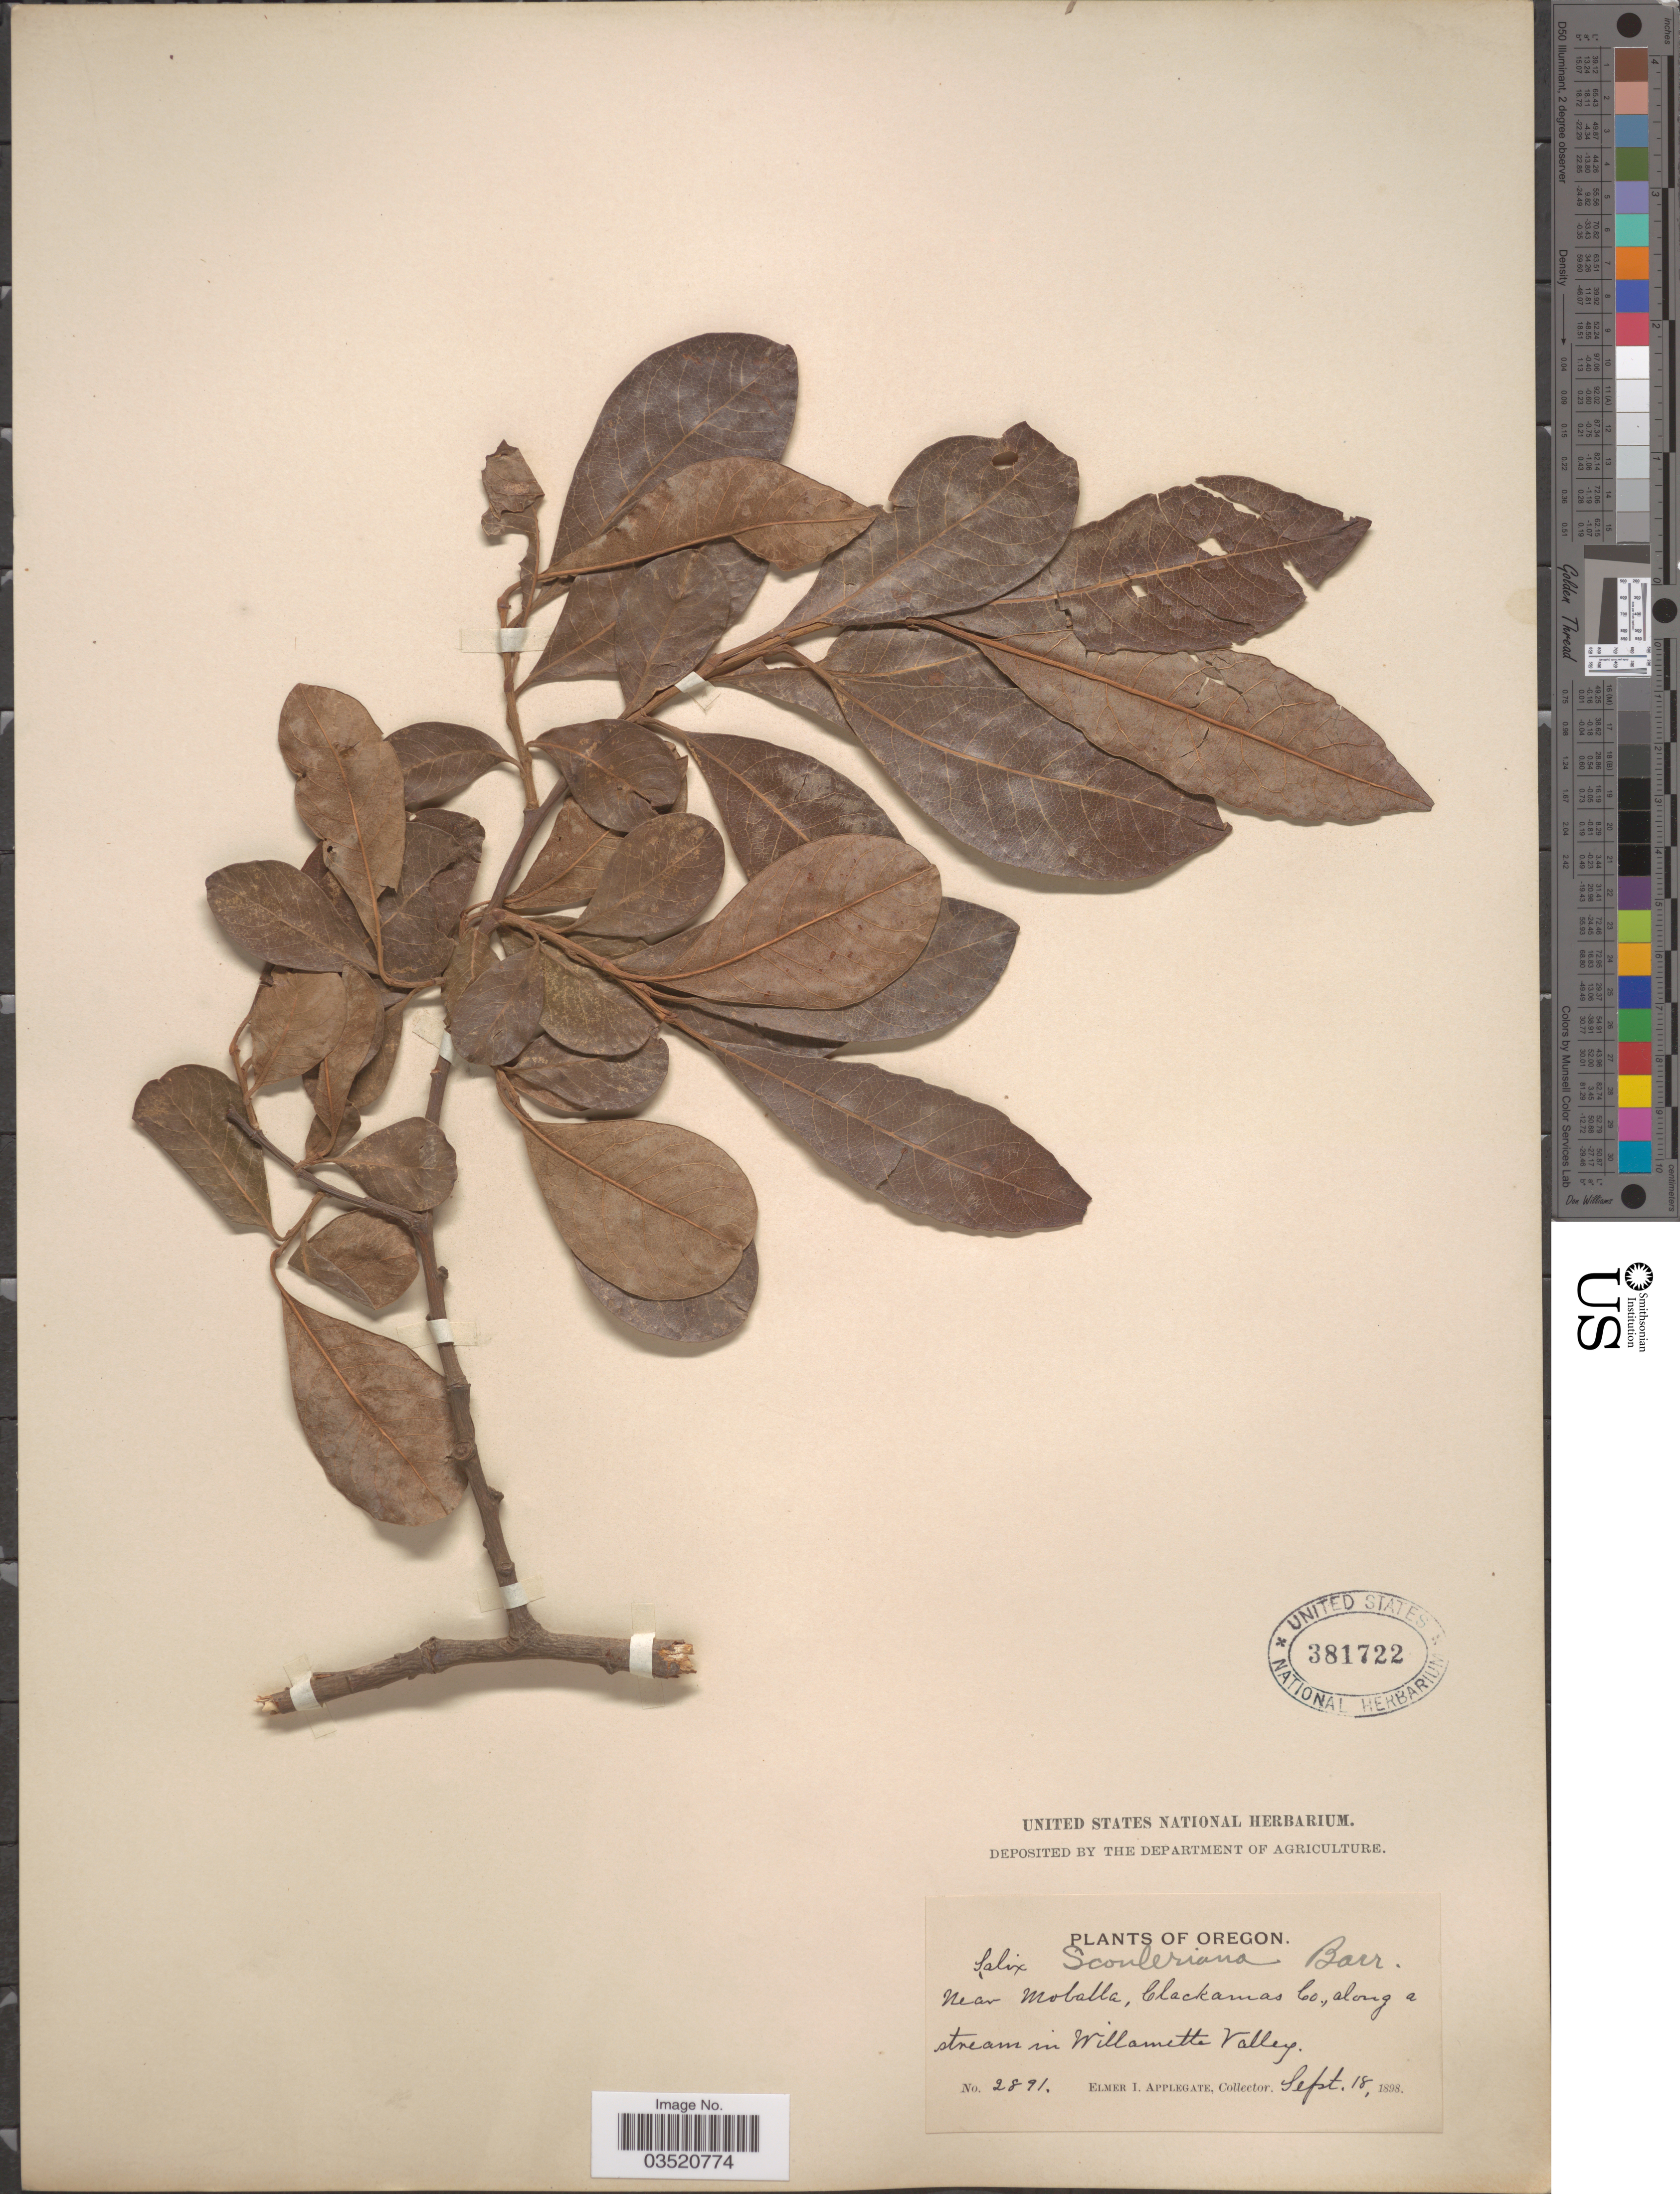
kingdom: Plantae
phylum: Tracheophyta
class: Magnoliopsida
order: Malpighiales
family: Salicaceae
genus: Salix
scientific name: Salix scouleriana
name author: Barratt ex Hook.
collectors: E. I. Applegate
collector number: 2891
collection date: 1898-09-18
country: United States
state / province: Oregon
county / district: Clackamas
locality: Near Moballa, Clackamas Co., along a stream in Willametta Valley.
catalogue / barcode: US 381722